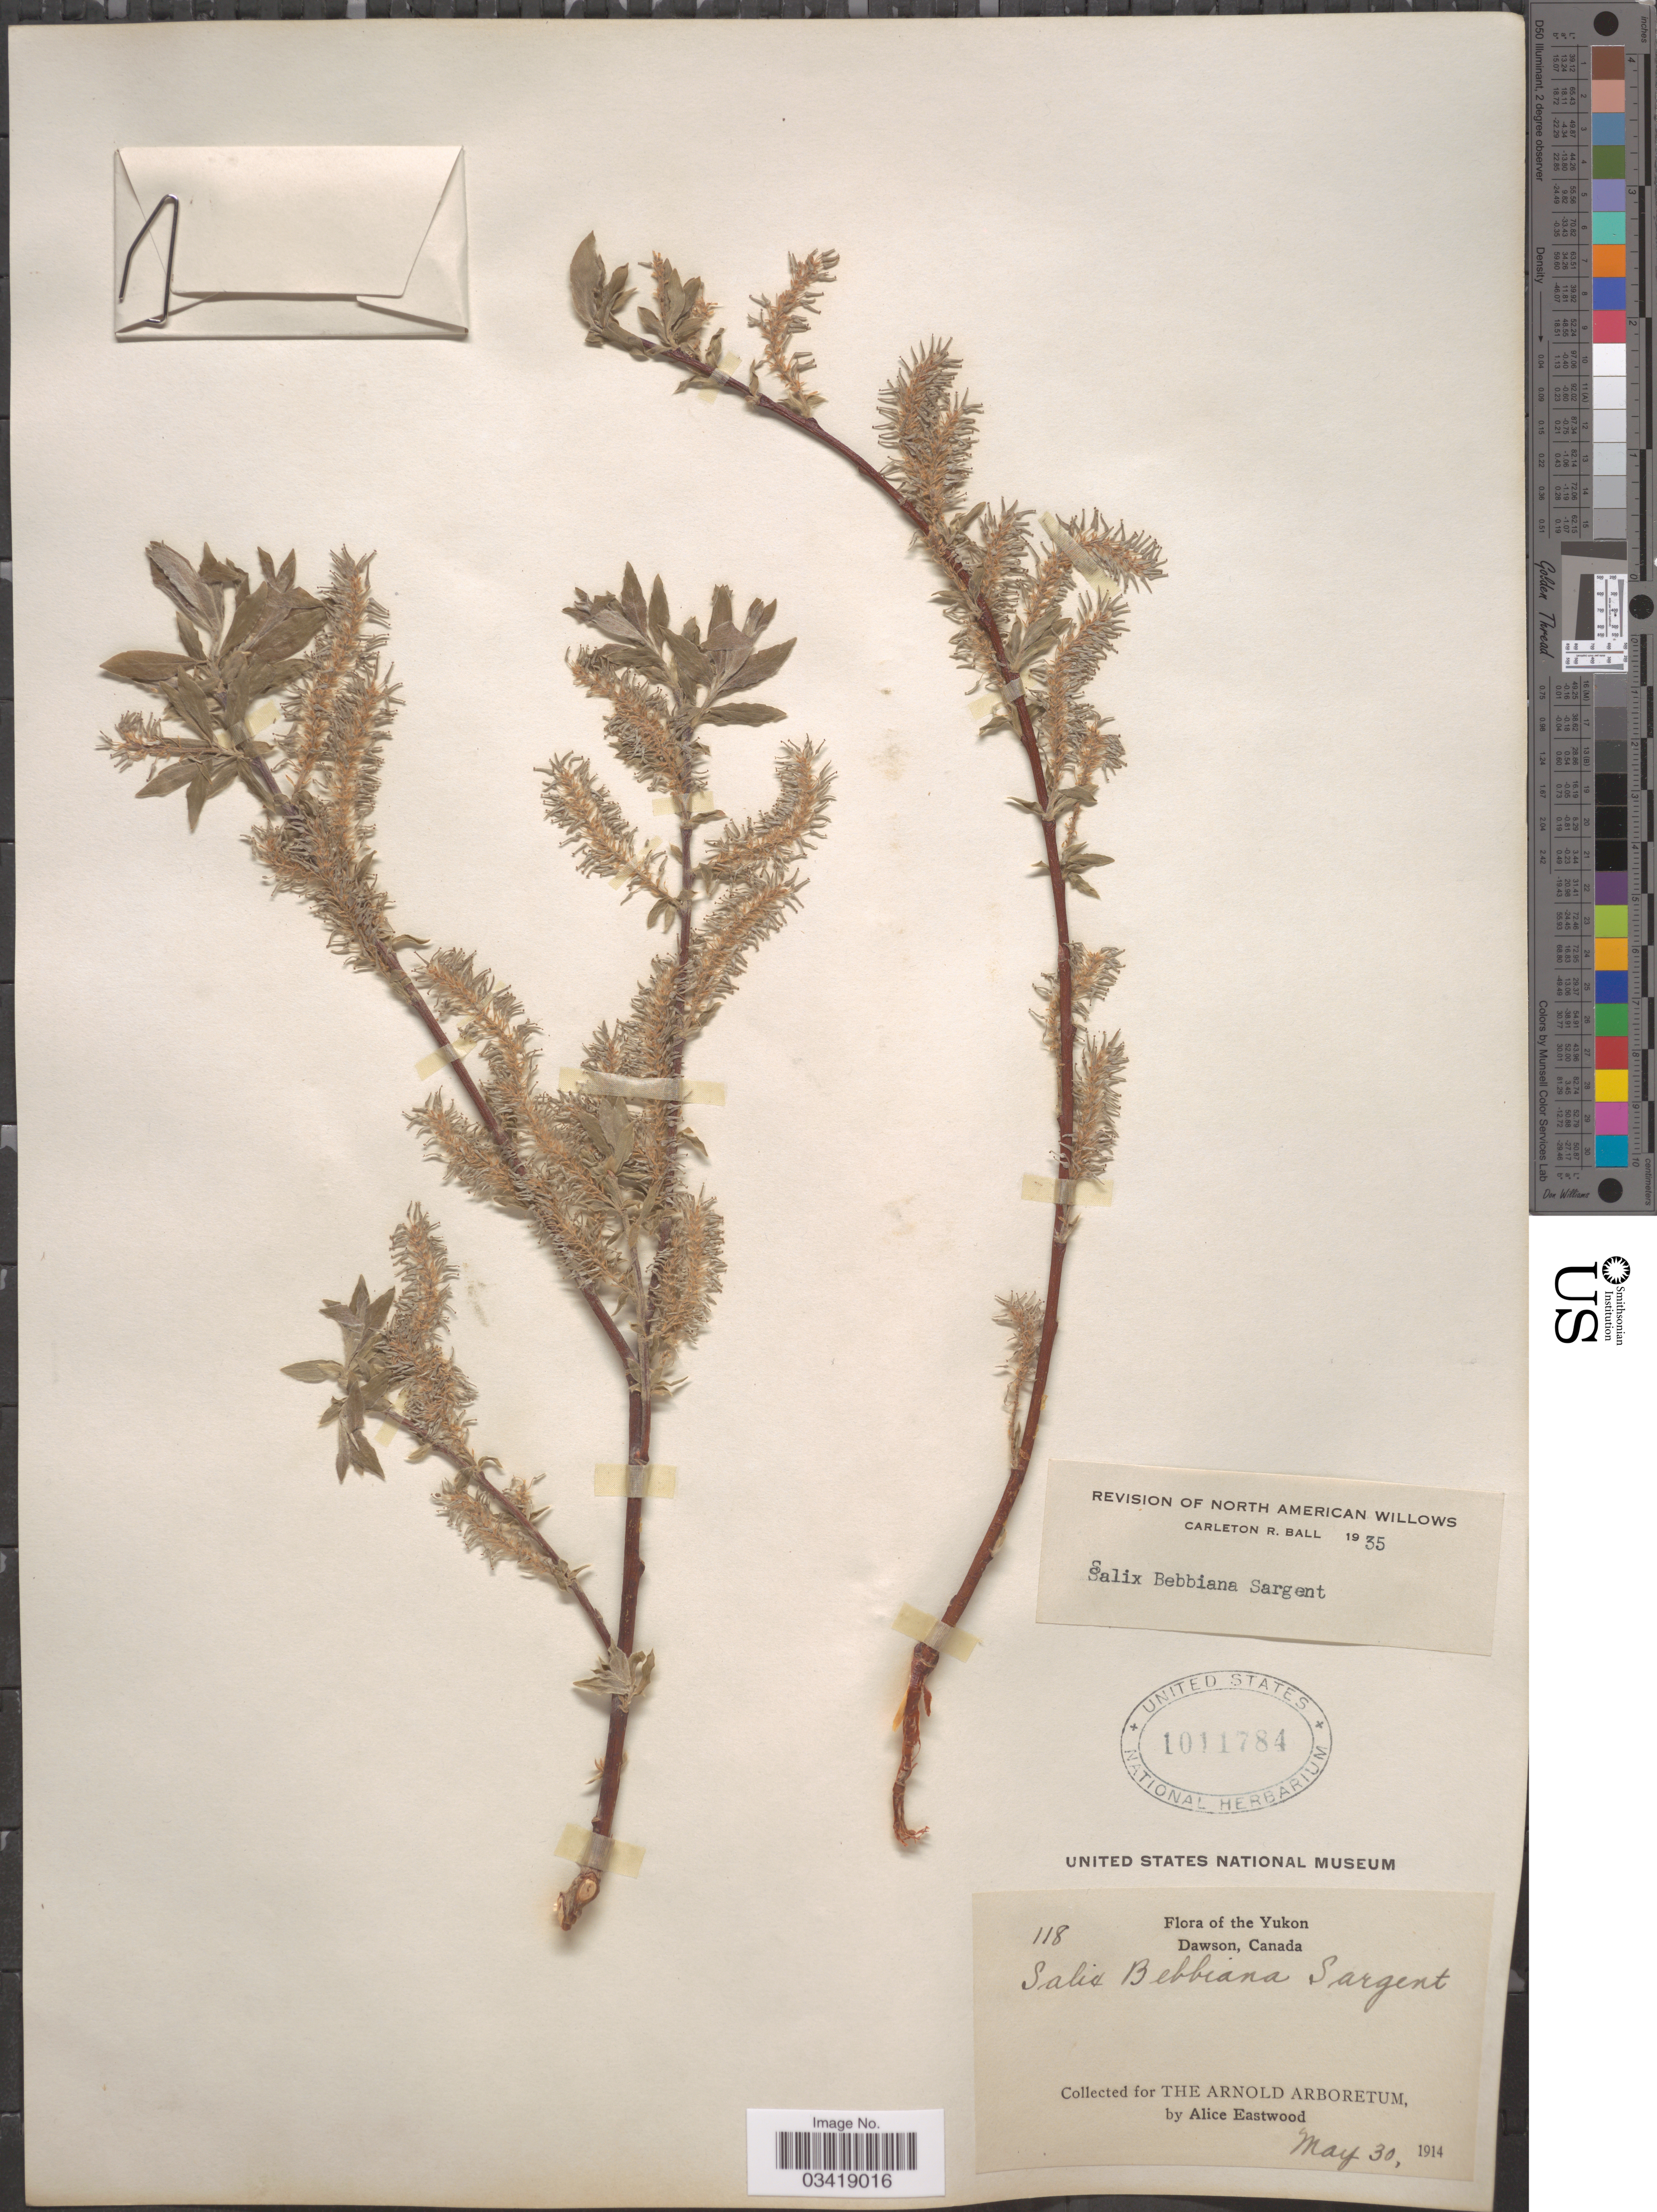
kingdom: Plantae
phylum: Tracheophyta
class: Magnoliopsida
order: Malpighiales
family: Salicaceae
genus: Salix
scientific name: Salix bebbiana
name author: Sarg.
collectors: A. Eastwood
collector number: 118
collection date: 1914-05-30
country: Canada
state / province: Yukon Territory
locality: Yukon. Dawson.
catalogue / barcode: US 1011784